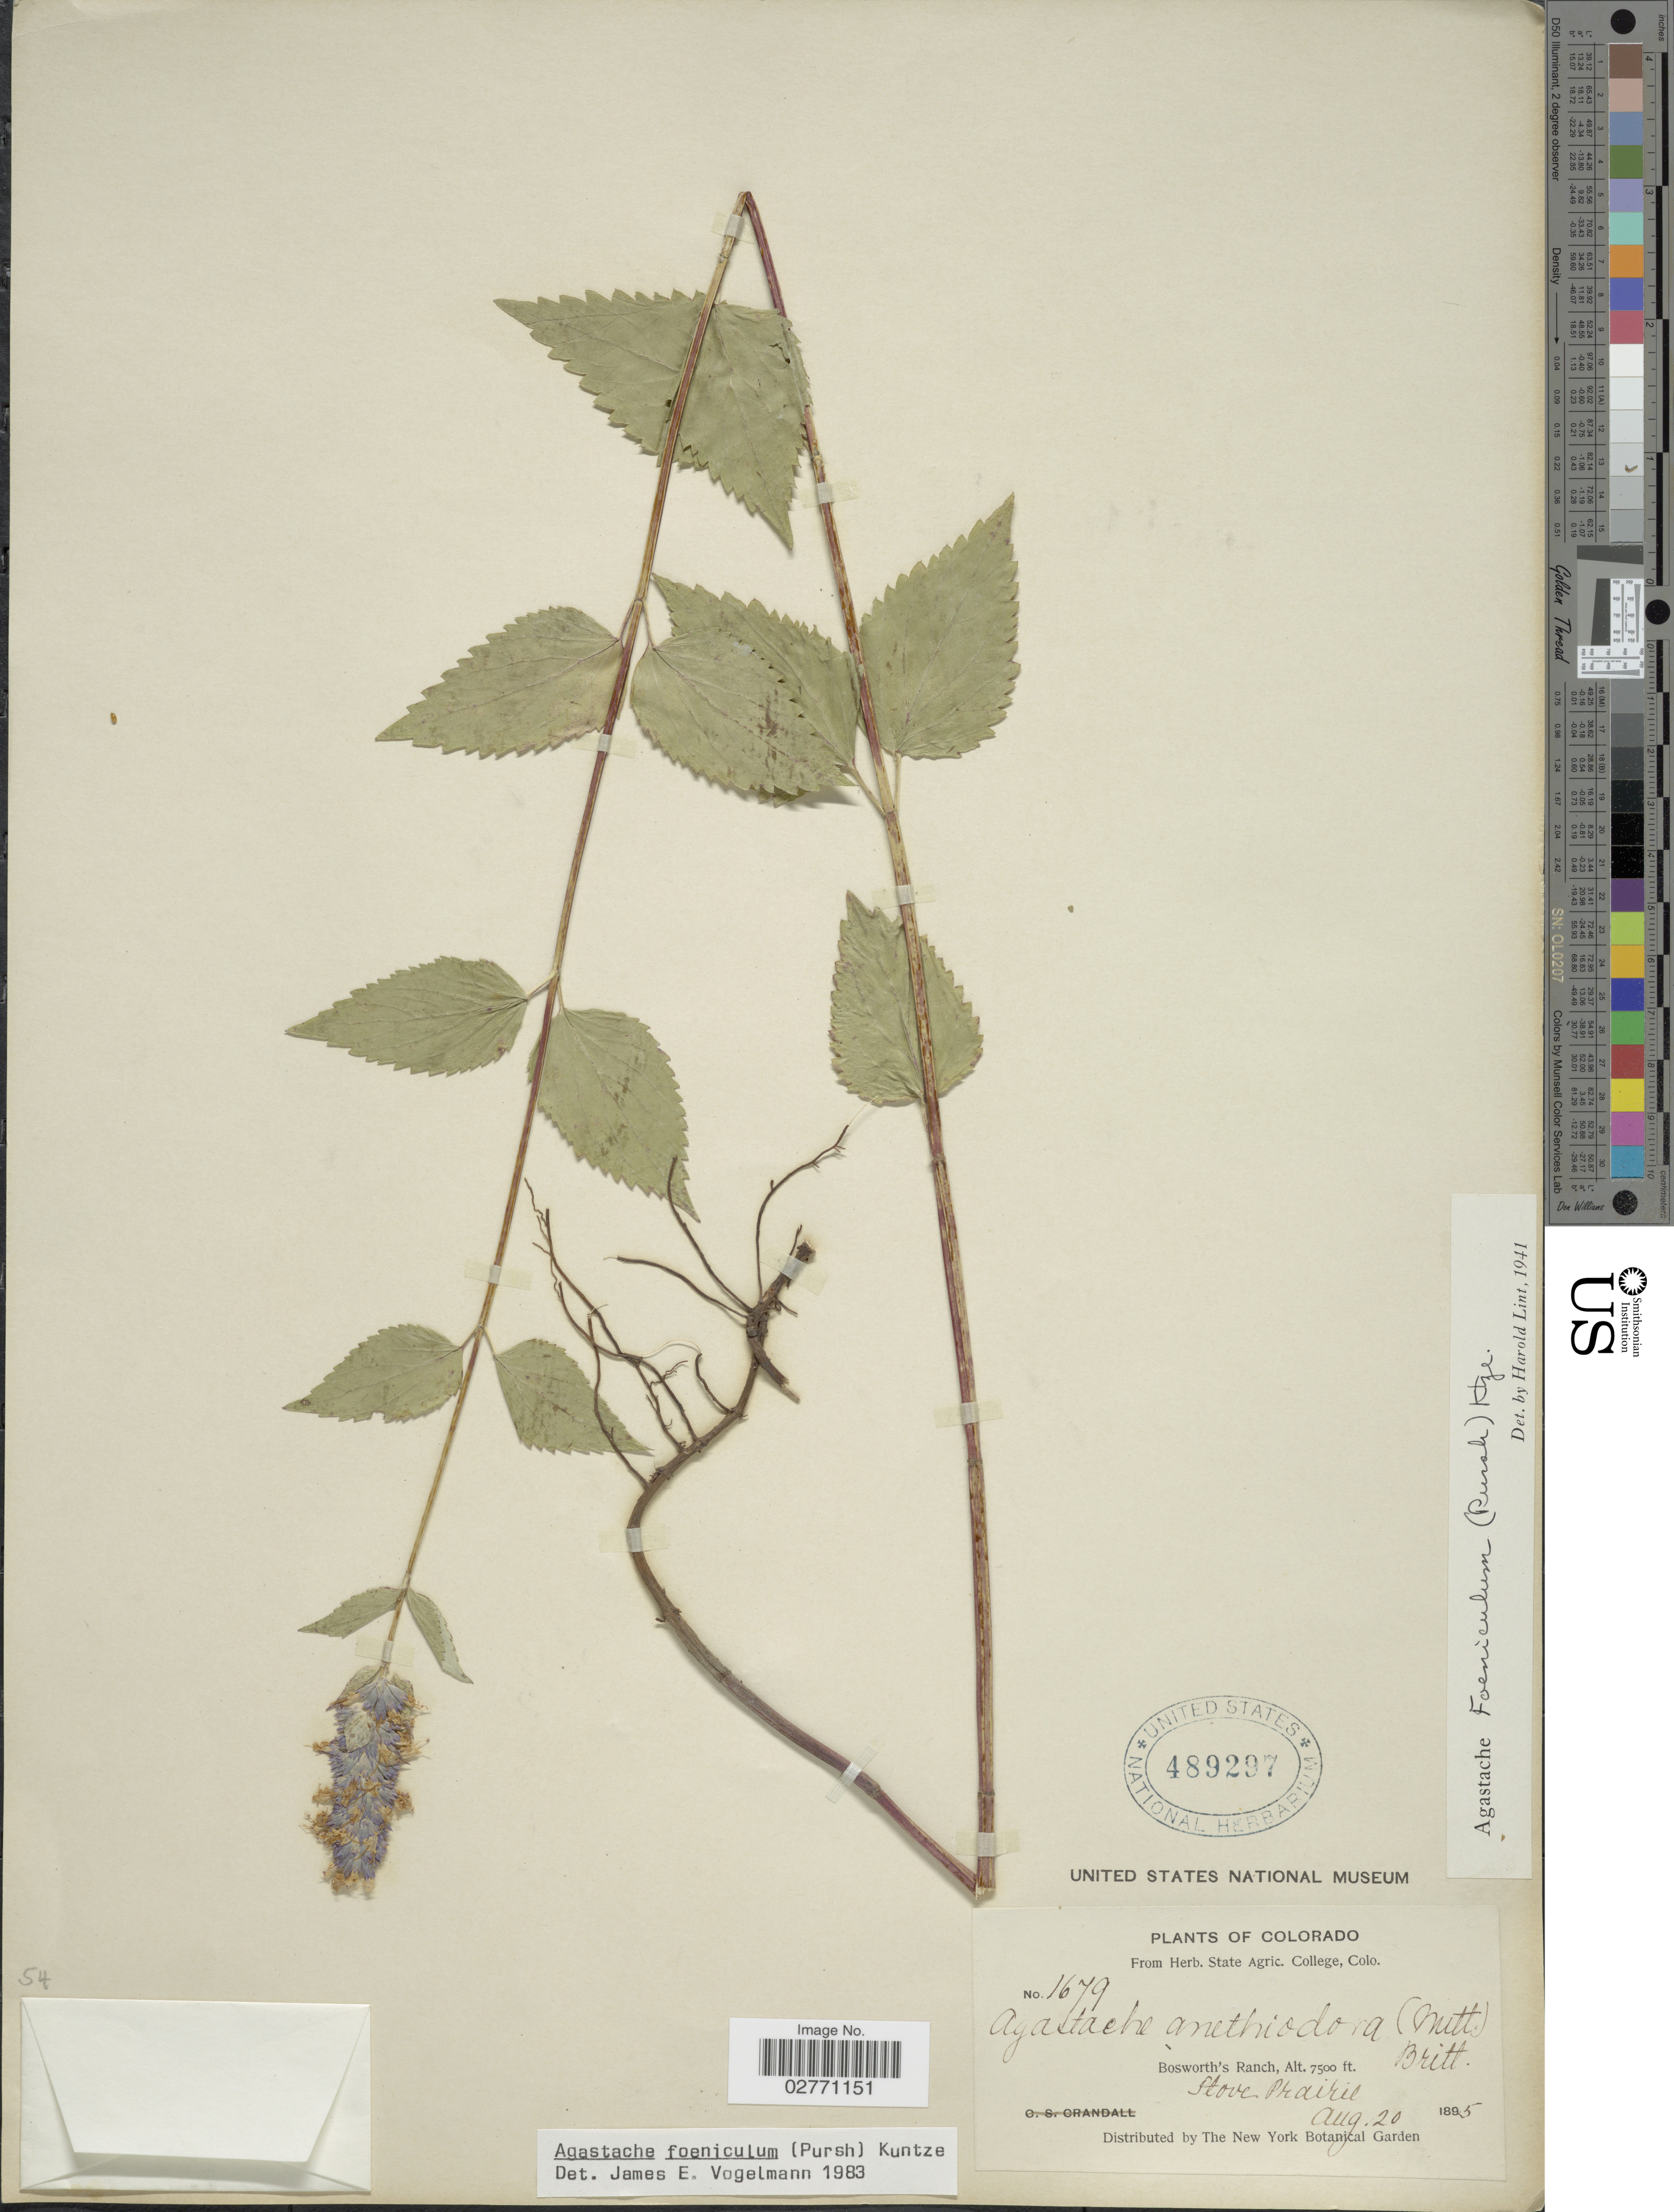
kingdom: Plantae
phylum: Tracheophyta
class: Magnoliopsida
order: Lamiales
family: Lamiaceae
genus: Agastache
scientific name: Agastache foeniculum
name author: (Pursh) Kuntze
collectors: ex herb. State Agric. College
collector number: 1679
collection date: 1895-08-20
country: United States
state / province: Colorado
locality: Bosworth's Ranch. Stove Prairie.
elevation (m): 2286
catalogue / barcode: US 489297